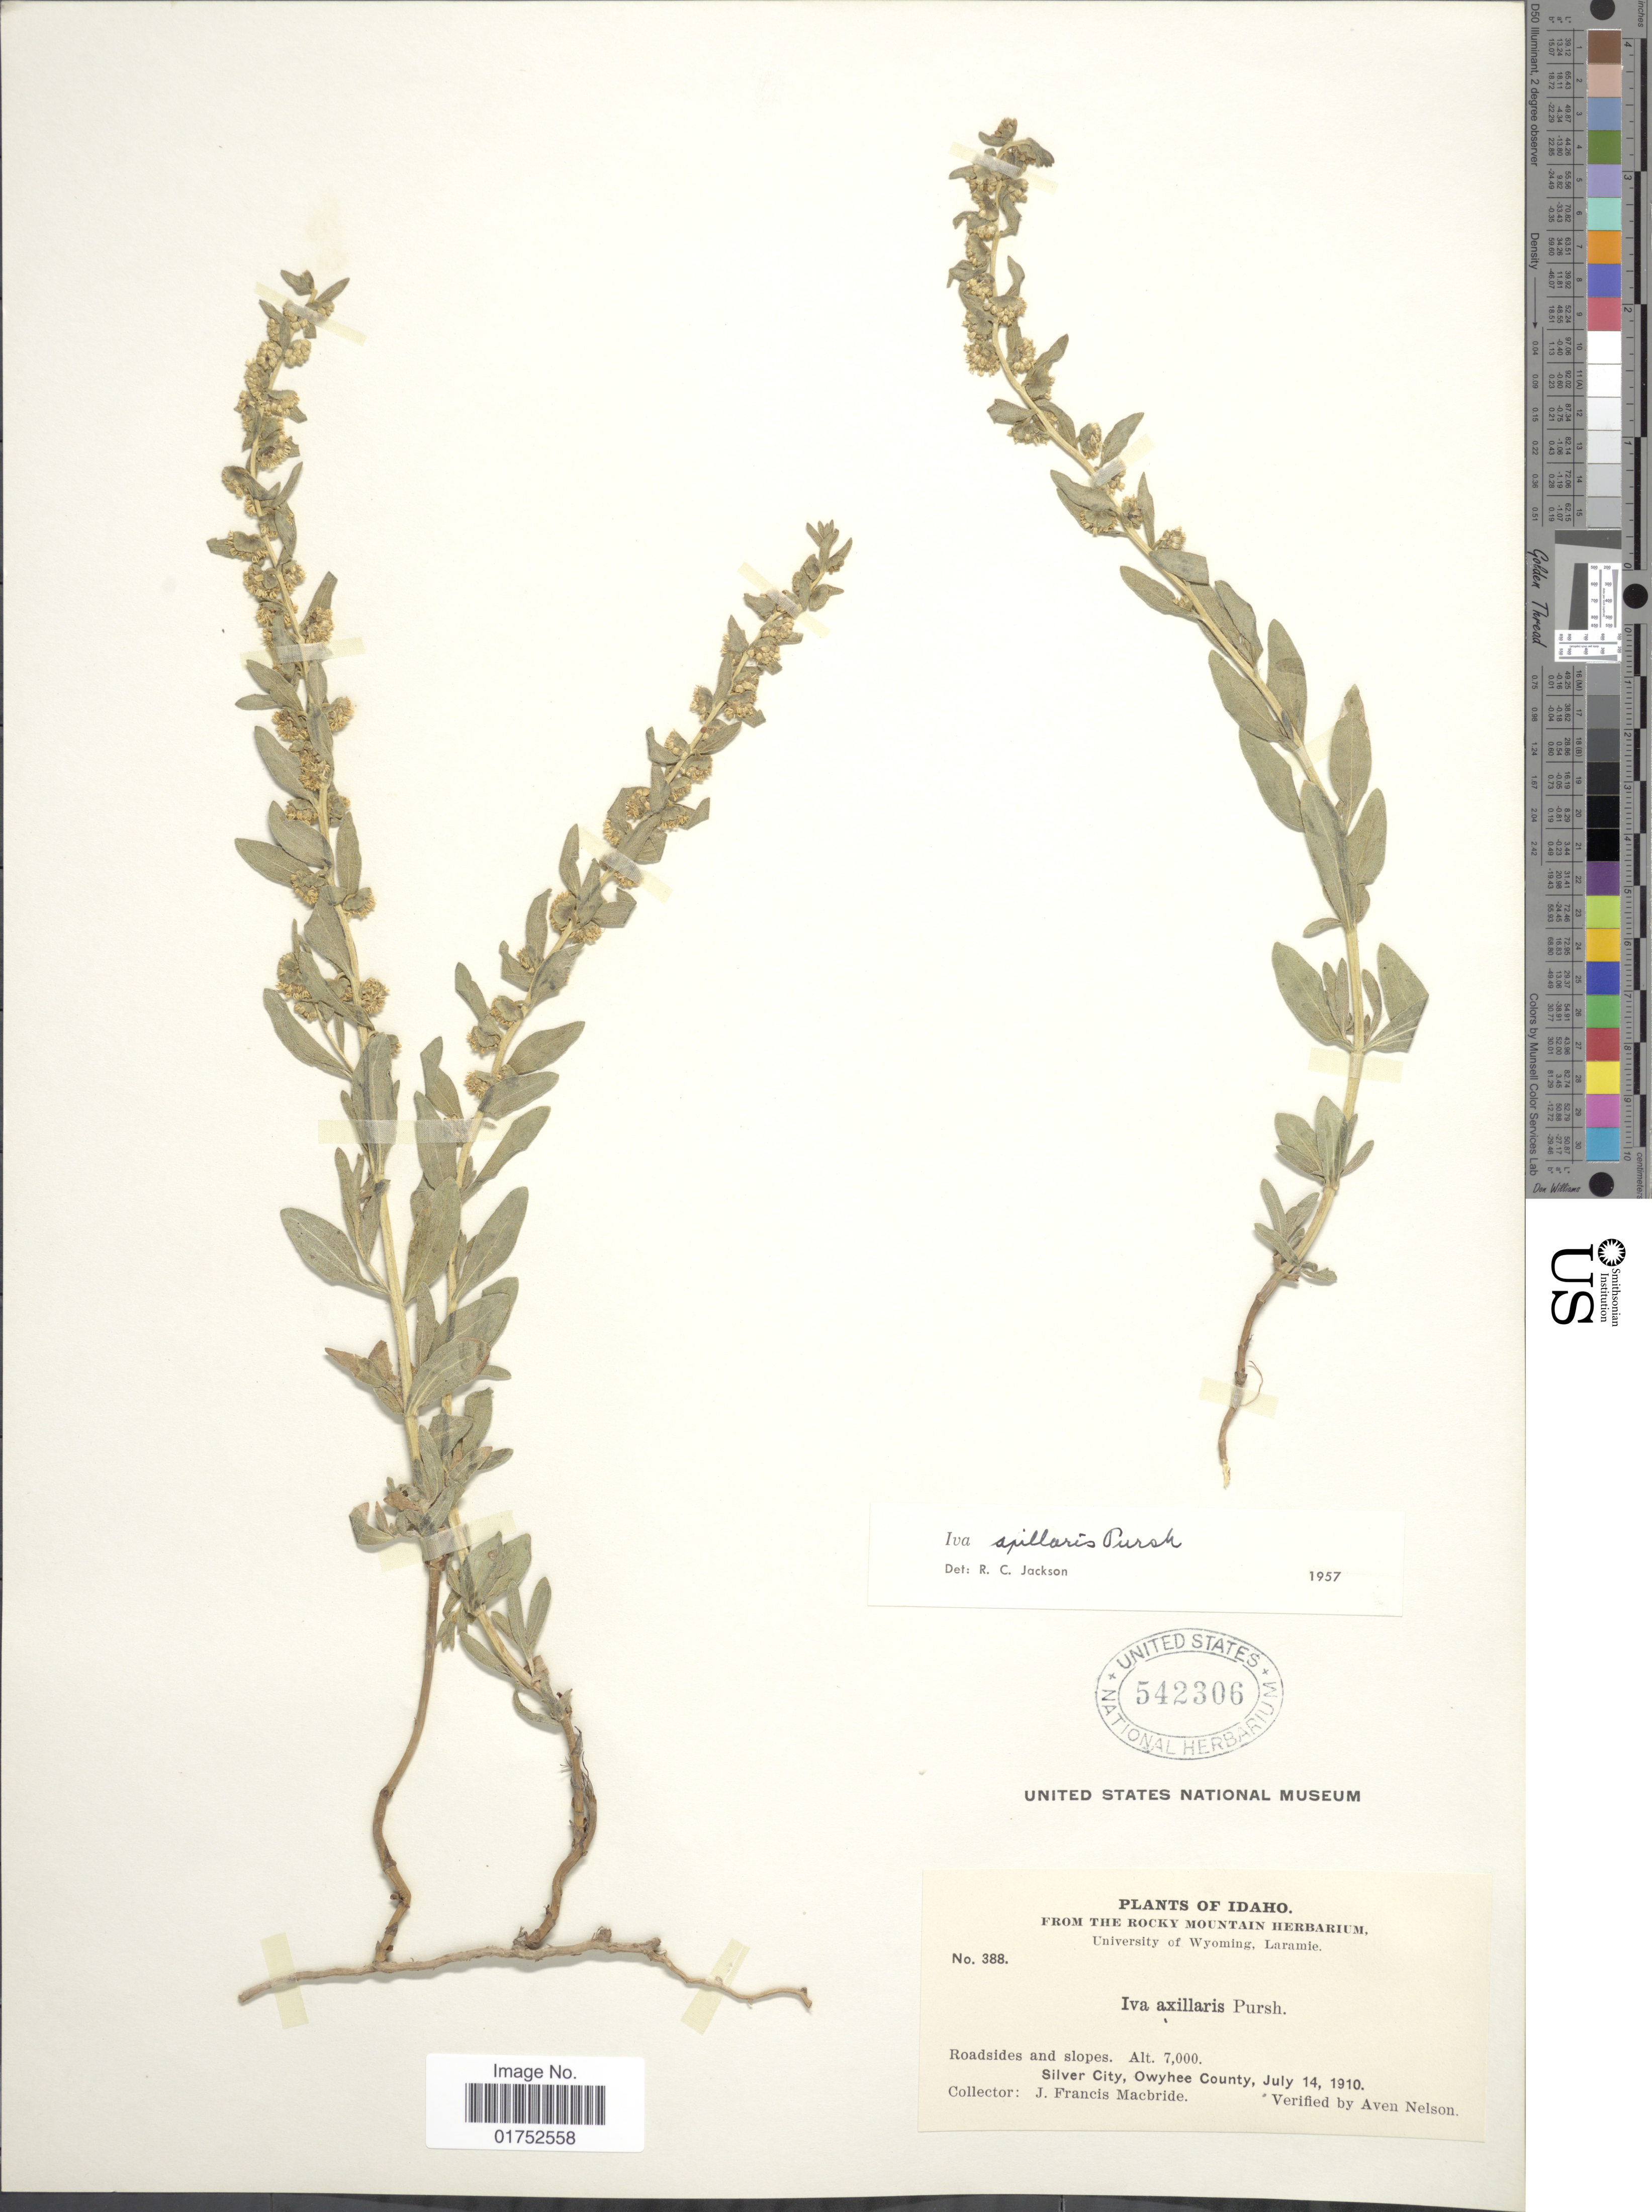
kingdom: Plantae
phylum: Tracheophyta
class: Magnoliopsida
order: Asterales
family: Asteraceae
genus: Iva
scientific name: Iva axillaris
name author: Pursh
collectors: J. F. Macbride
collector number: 388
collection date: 1910-07-14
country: United States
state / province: Idaho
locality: Silver City, Owyhee County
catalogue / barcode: US 542306